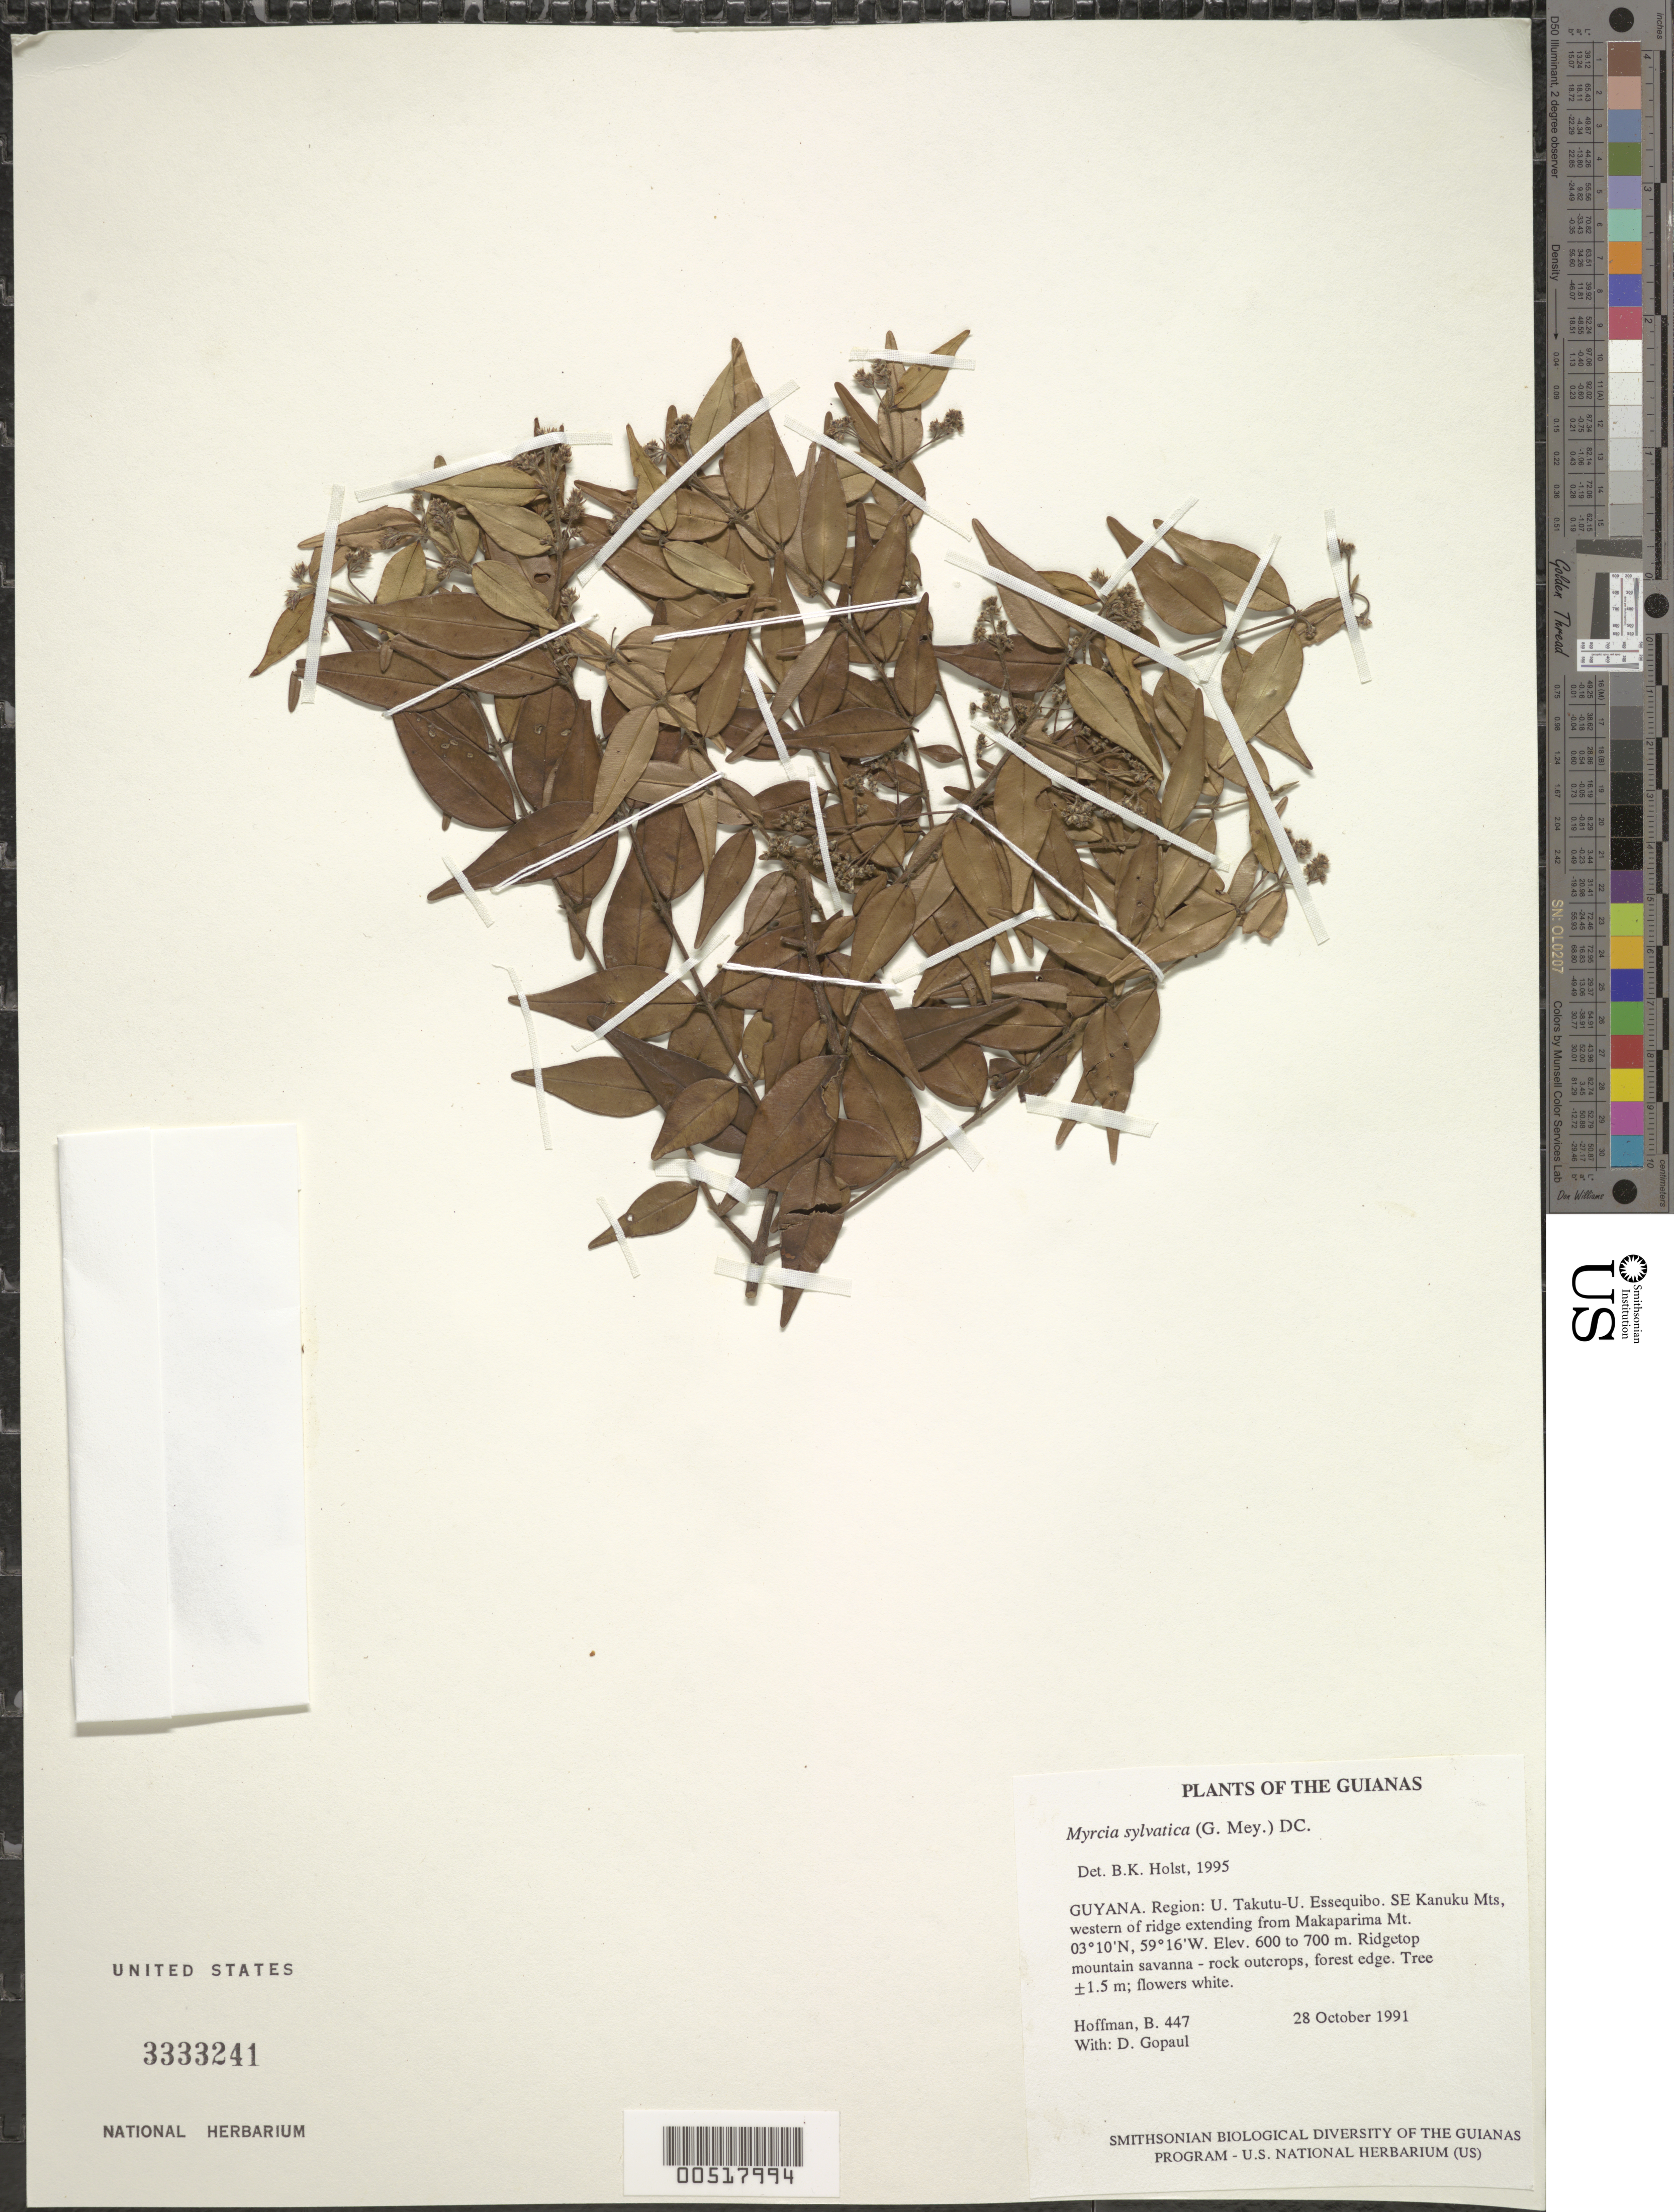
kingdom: Plantae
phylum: Tracheophyta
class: Magnoliopsida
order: Myrtales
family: Myrtaceae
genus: Myrcia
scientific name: Myrcia sylvatica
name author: (G. Mey.) DC.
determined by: Holst, Bruce K.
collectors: B. Hoffman & D. Gopaul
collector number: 447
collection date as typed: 28 October 1991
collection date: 1991-10-28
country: Guyana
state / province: U. Takutu-U. Essequibo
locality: SE Kanuku Mts; western end of ridge extending from Makaparima Mountain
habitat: Ridgetop mountain savanna - rock outcrops, forest edge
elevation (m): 600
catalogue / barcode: US 3333241